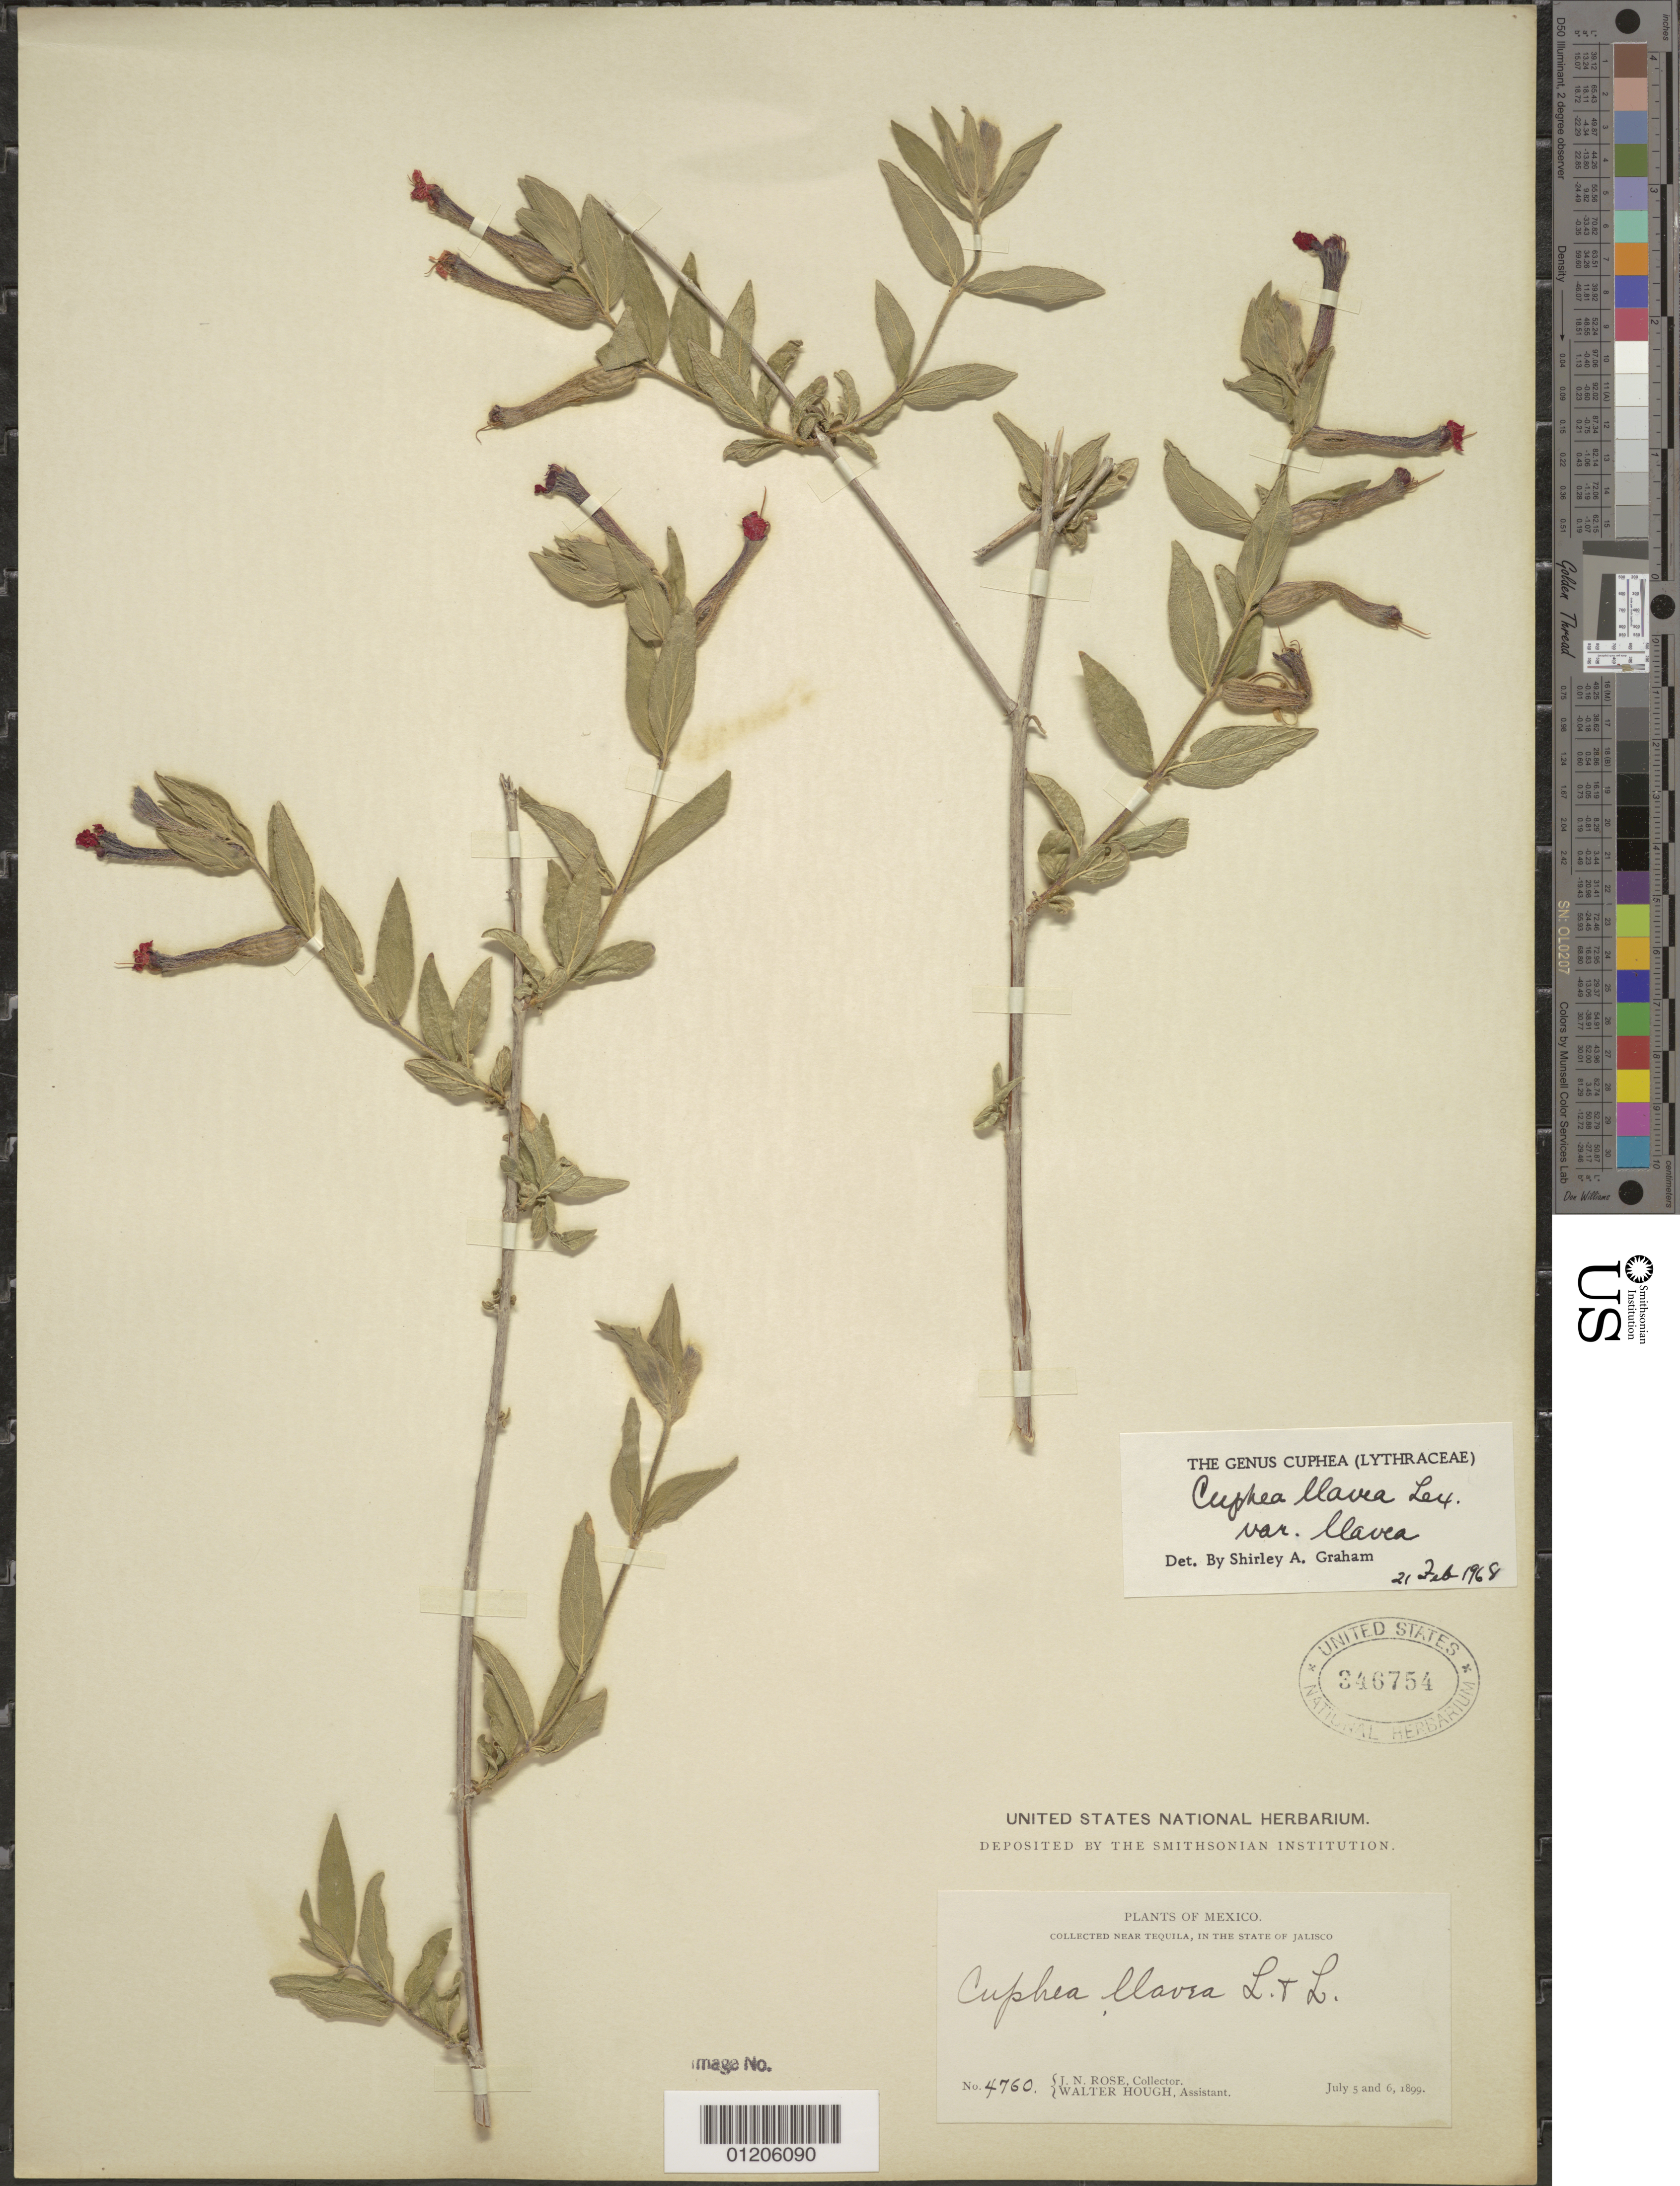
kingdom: Plantae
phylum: Tracheophyta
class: Magnoliopsida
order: Myrtales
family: Lythraceae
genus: Cuphea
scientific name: Cuphea llavea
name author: Lex.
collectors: J. N. Rose & W. Hough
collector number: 4760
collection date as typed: July 5 and 6, 1899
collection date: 1899-07-05,1899-07-06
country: Mexico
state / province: Jalisco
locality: Near Tequila, State of Jalisco.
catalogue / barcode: US 346754